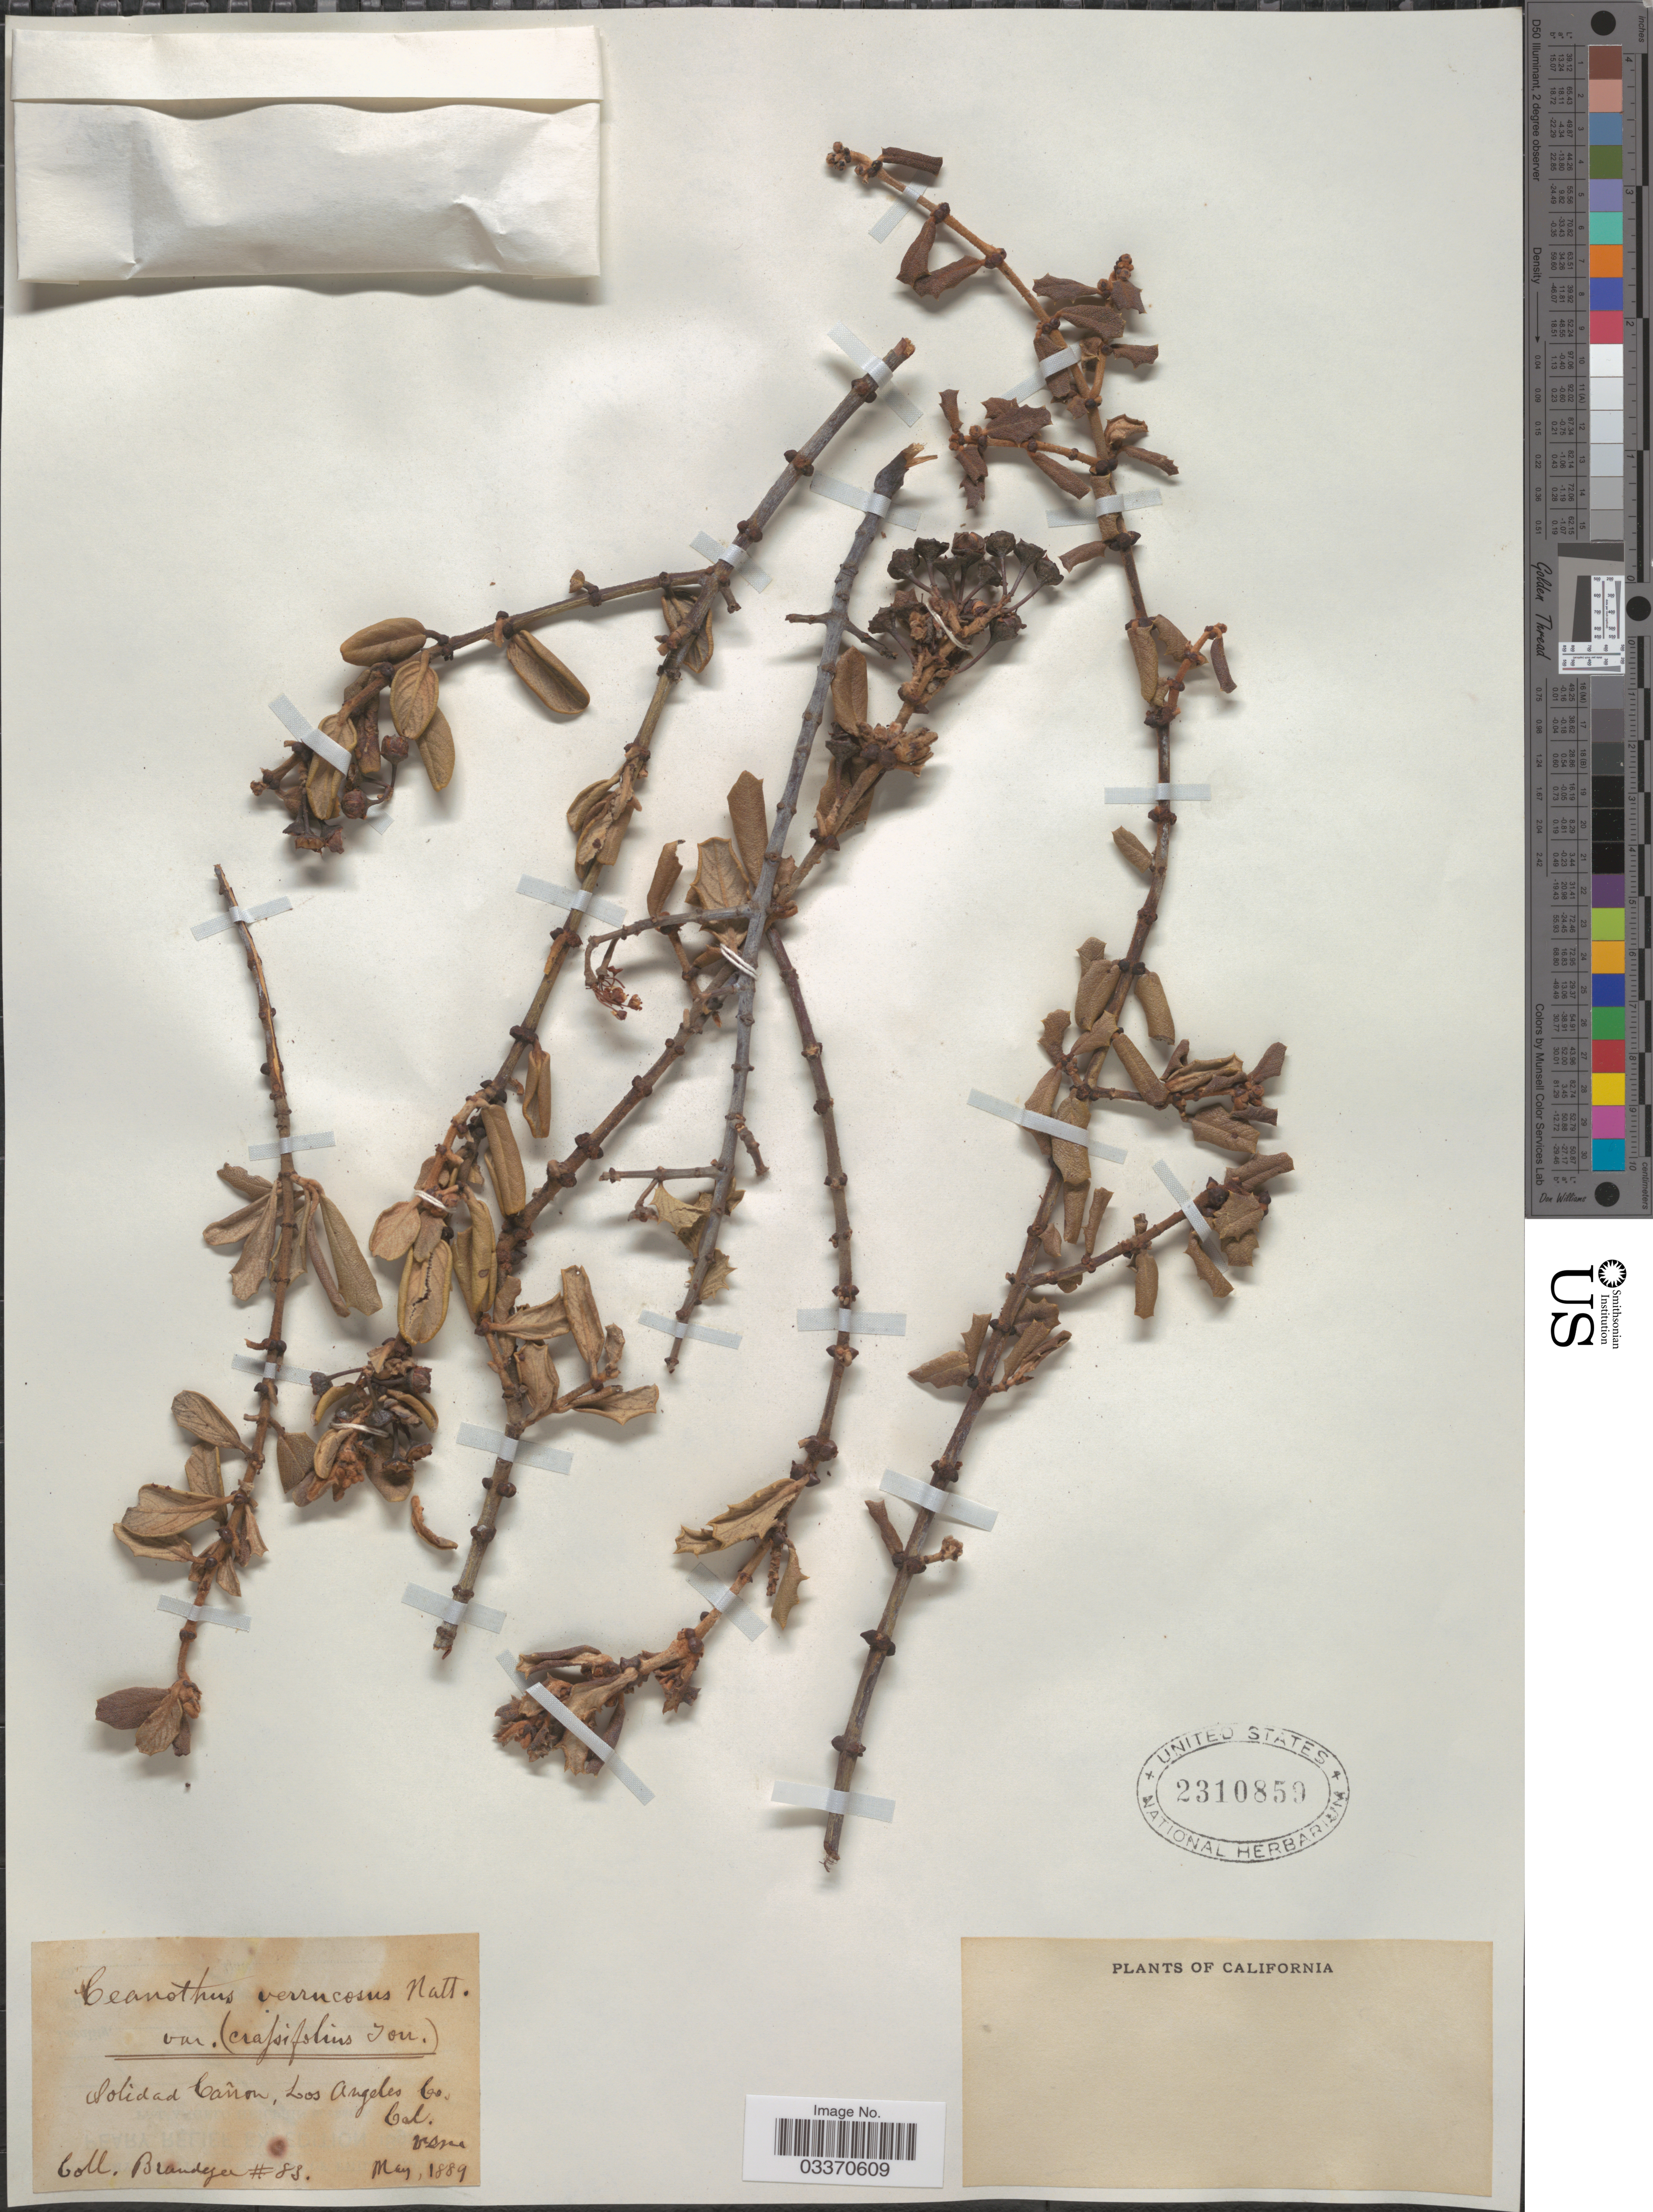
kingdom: Plantae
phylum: Tracheophyta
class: Magnoliopsida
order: Rosales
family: Rhamnaceae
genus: Ceanothus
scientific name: Ceanothus verrucosus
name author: Nutt.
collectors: -- Brandegee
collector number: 83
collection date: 1889-05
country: United States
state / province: California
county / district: Los Angeles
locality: Solidad Cañon, Los Angeles Co.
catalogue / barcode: US 2310859